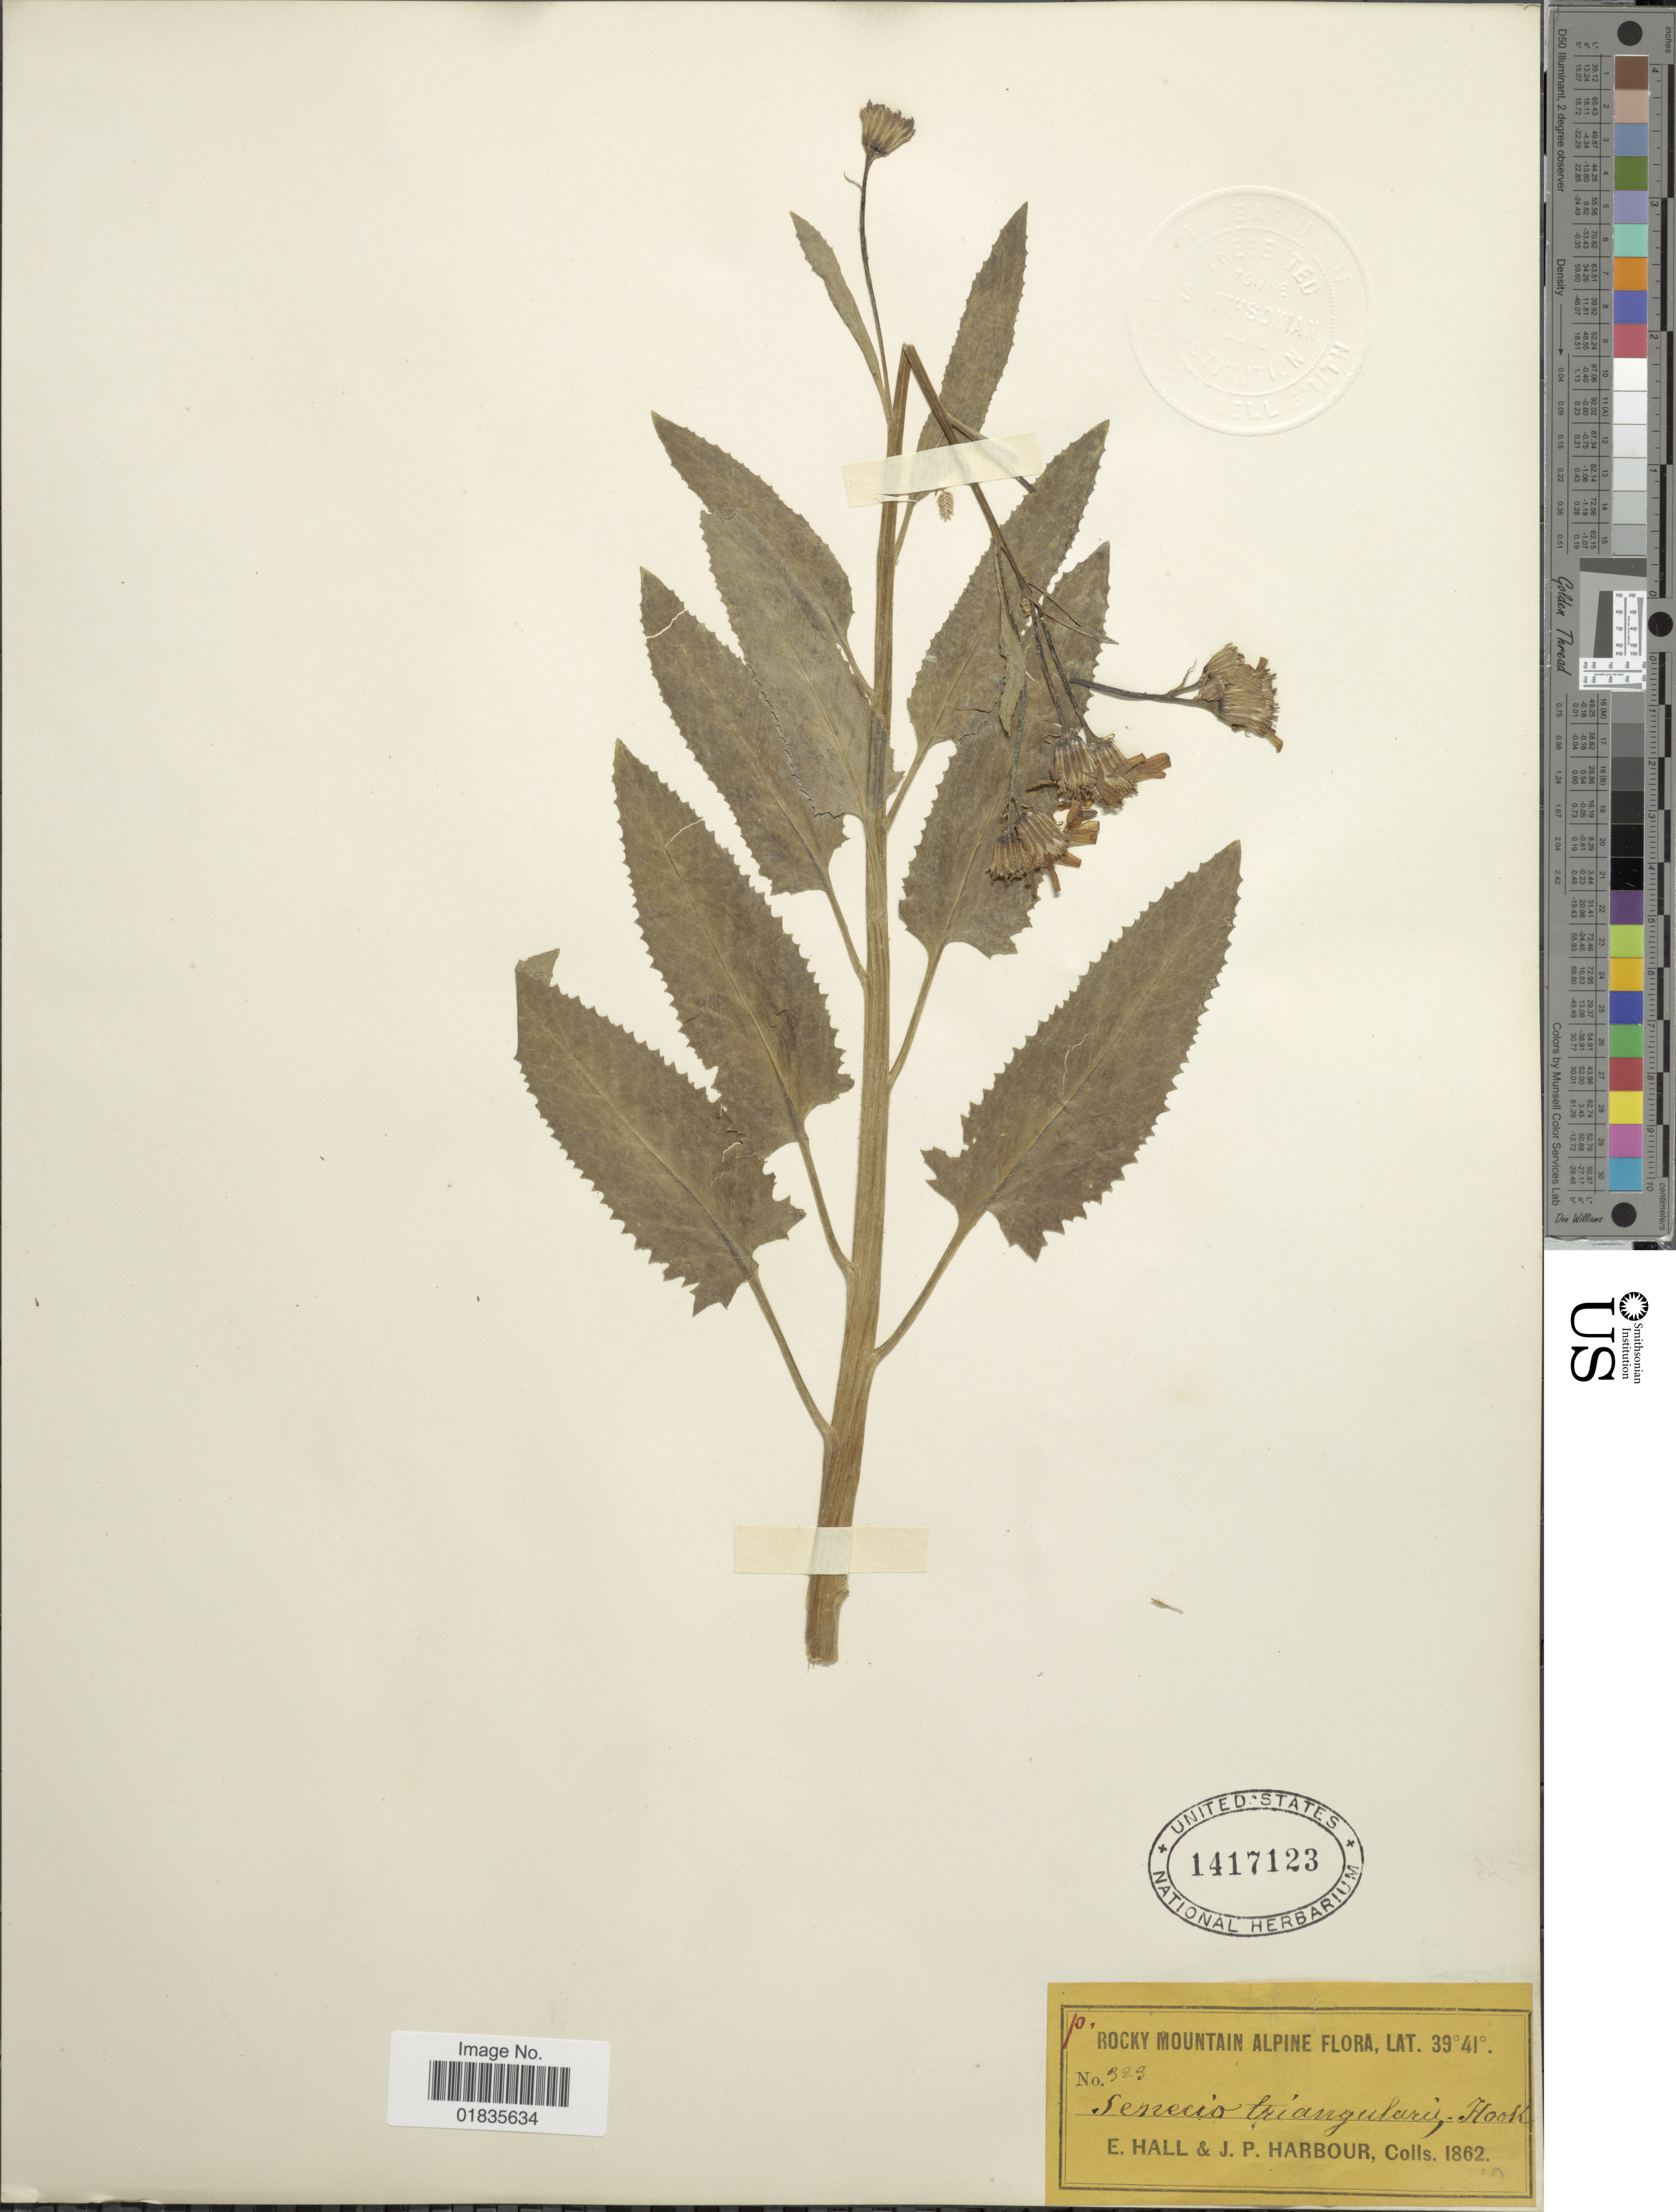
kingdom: Plantae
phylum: Tracheophyta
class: Magnoliopsida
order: Asterales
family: Asteraceae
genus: Senecio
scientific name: Senecio triangularis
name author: Hook.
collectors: E. Hall & J. Harbour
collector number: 523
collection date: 1862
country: United States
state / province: Colorado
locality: Rocky Mtns. Alpine Flora.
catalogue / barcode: US 1417123